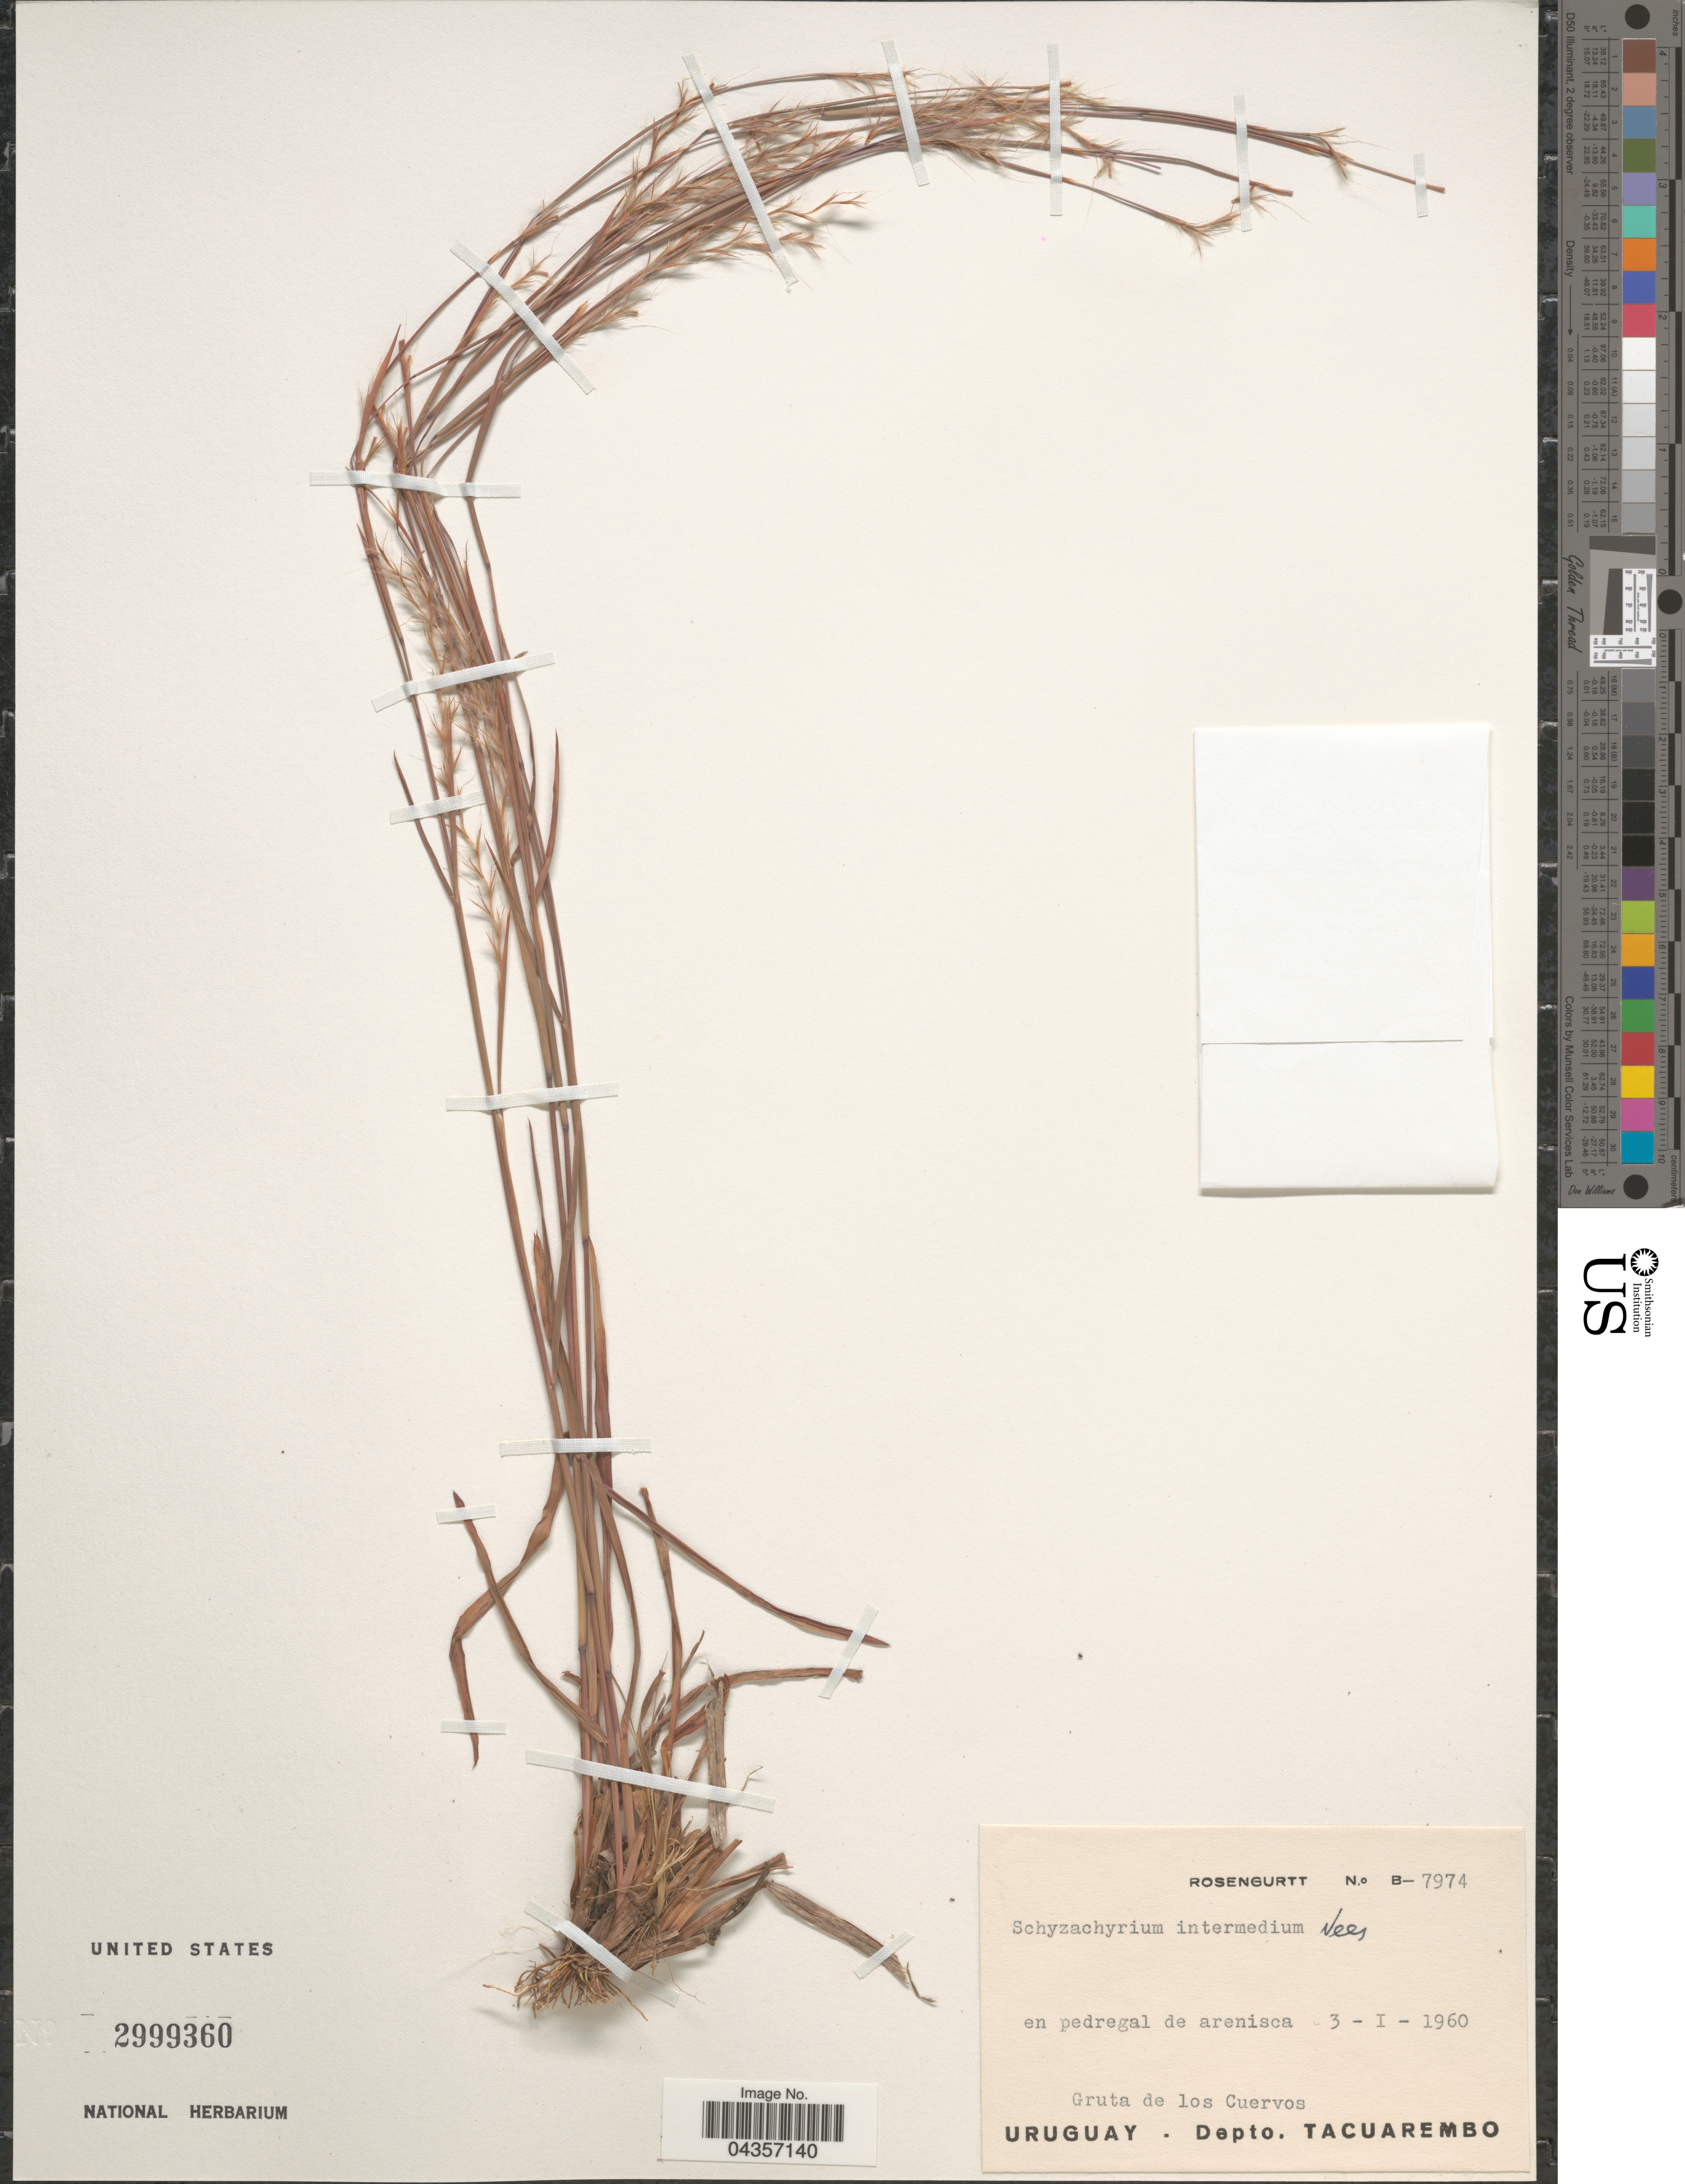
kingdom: Plantae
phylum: Tracheophyta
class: Liliopsida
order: Poales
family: Poaceae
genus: Schizachyrium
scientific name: Schizachyrium spicatum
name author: (Spreng.) Wipff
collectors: Rosengurtt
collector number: B-7974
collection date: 1960-01-03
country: Uruguay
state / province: Tacuarembó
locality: En pedregal de arenisca. Gruta de los Cuervos. Depto. Tacuarembo.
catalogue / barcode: US 2999360